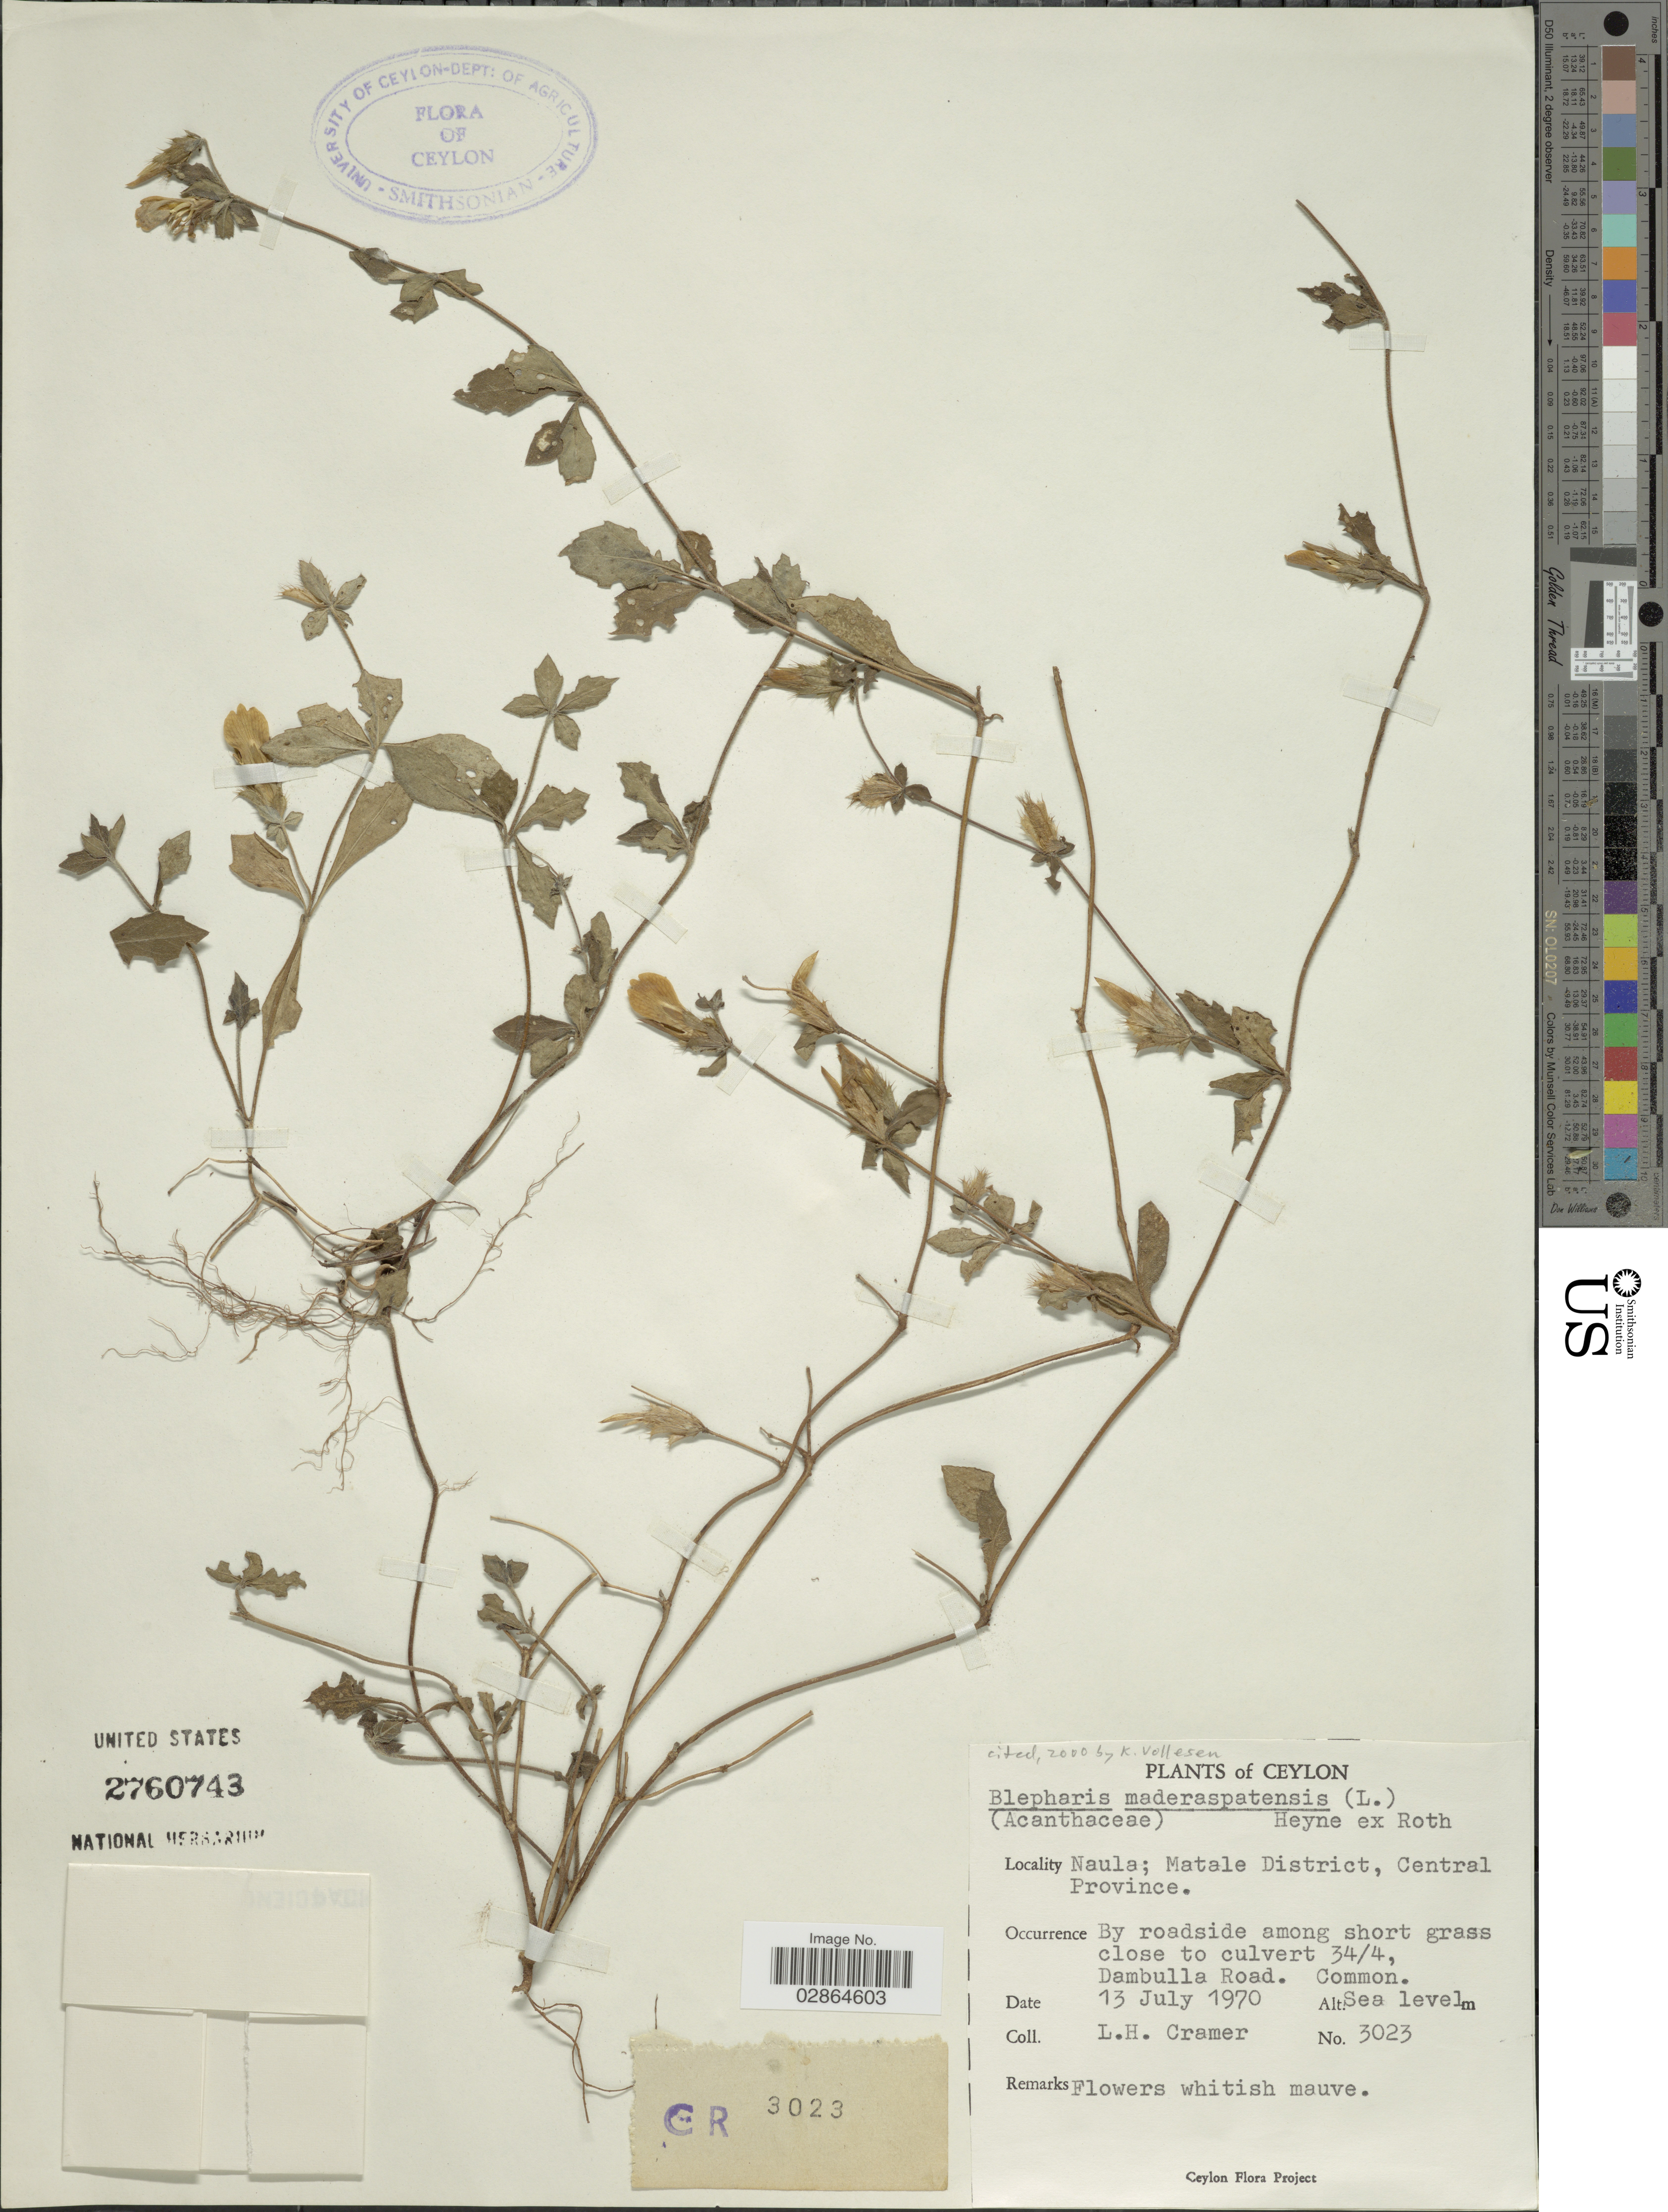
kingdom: Plantae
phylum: Tracheophyta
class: Magnoliopsida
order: Lamiales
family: Acanthaceae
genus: Blepharis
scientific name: Blepharis maderaspatensis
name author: (L.) B. Heyne ex Roth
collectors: L. H. Cramer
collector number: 3023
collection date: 1970-07-13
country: Sri Lanka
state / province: Central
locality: Ceylon, Naula; Matale District, Central Province.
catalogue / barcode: US 2760743